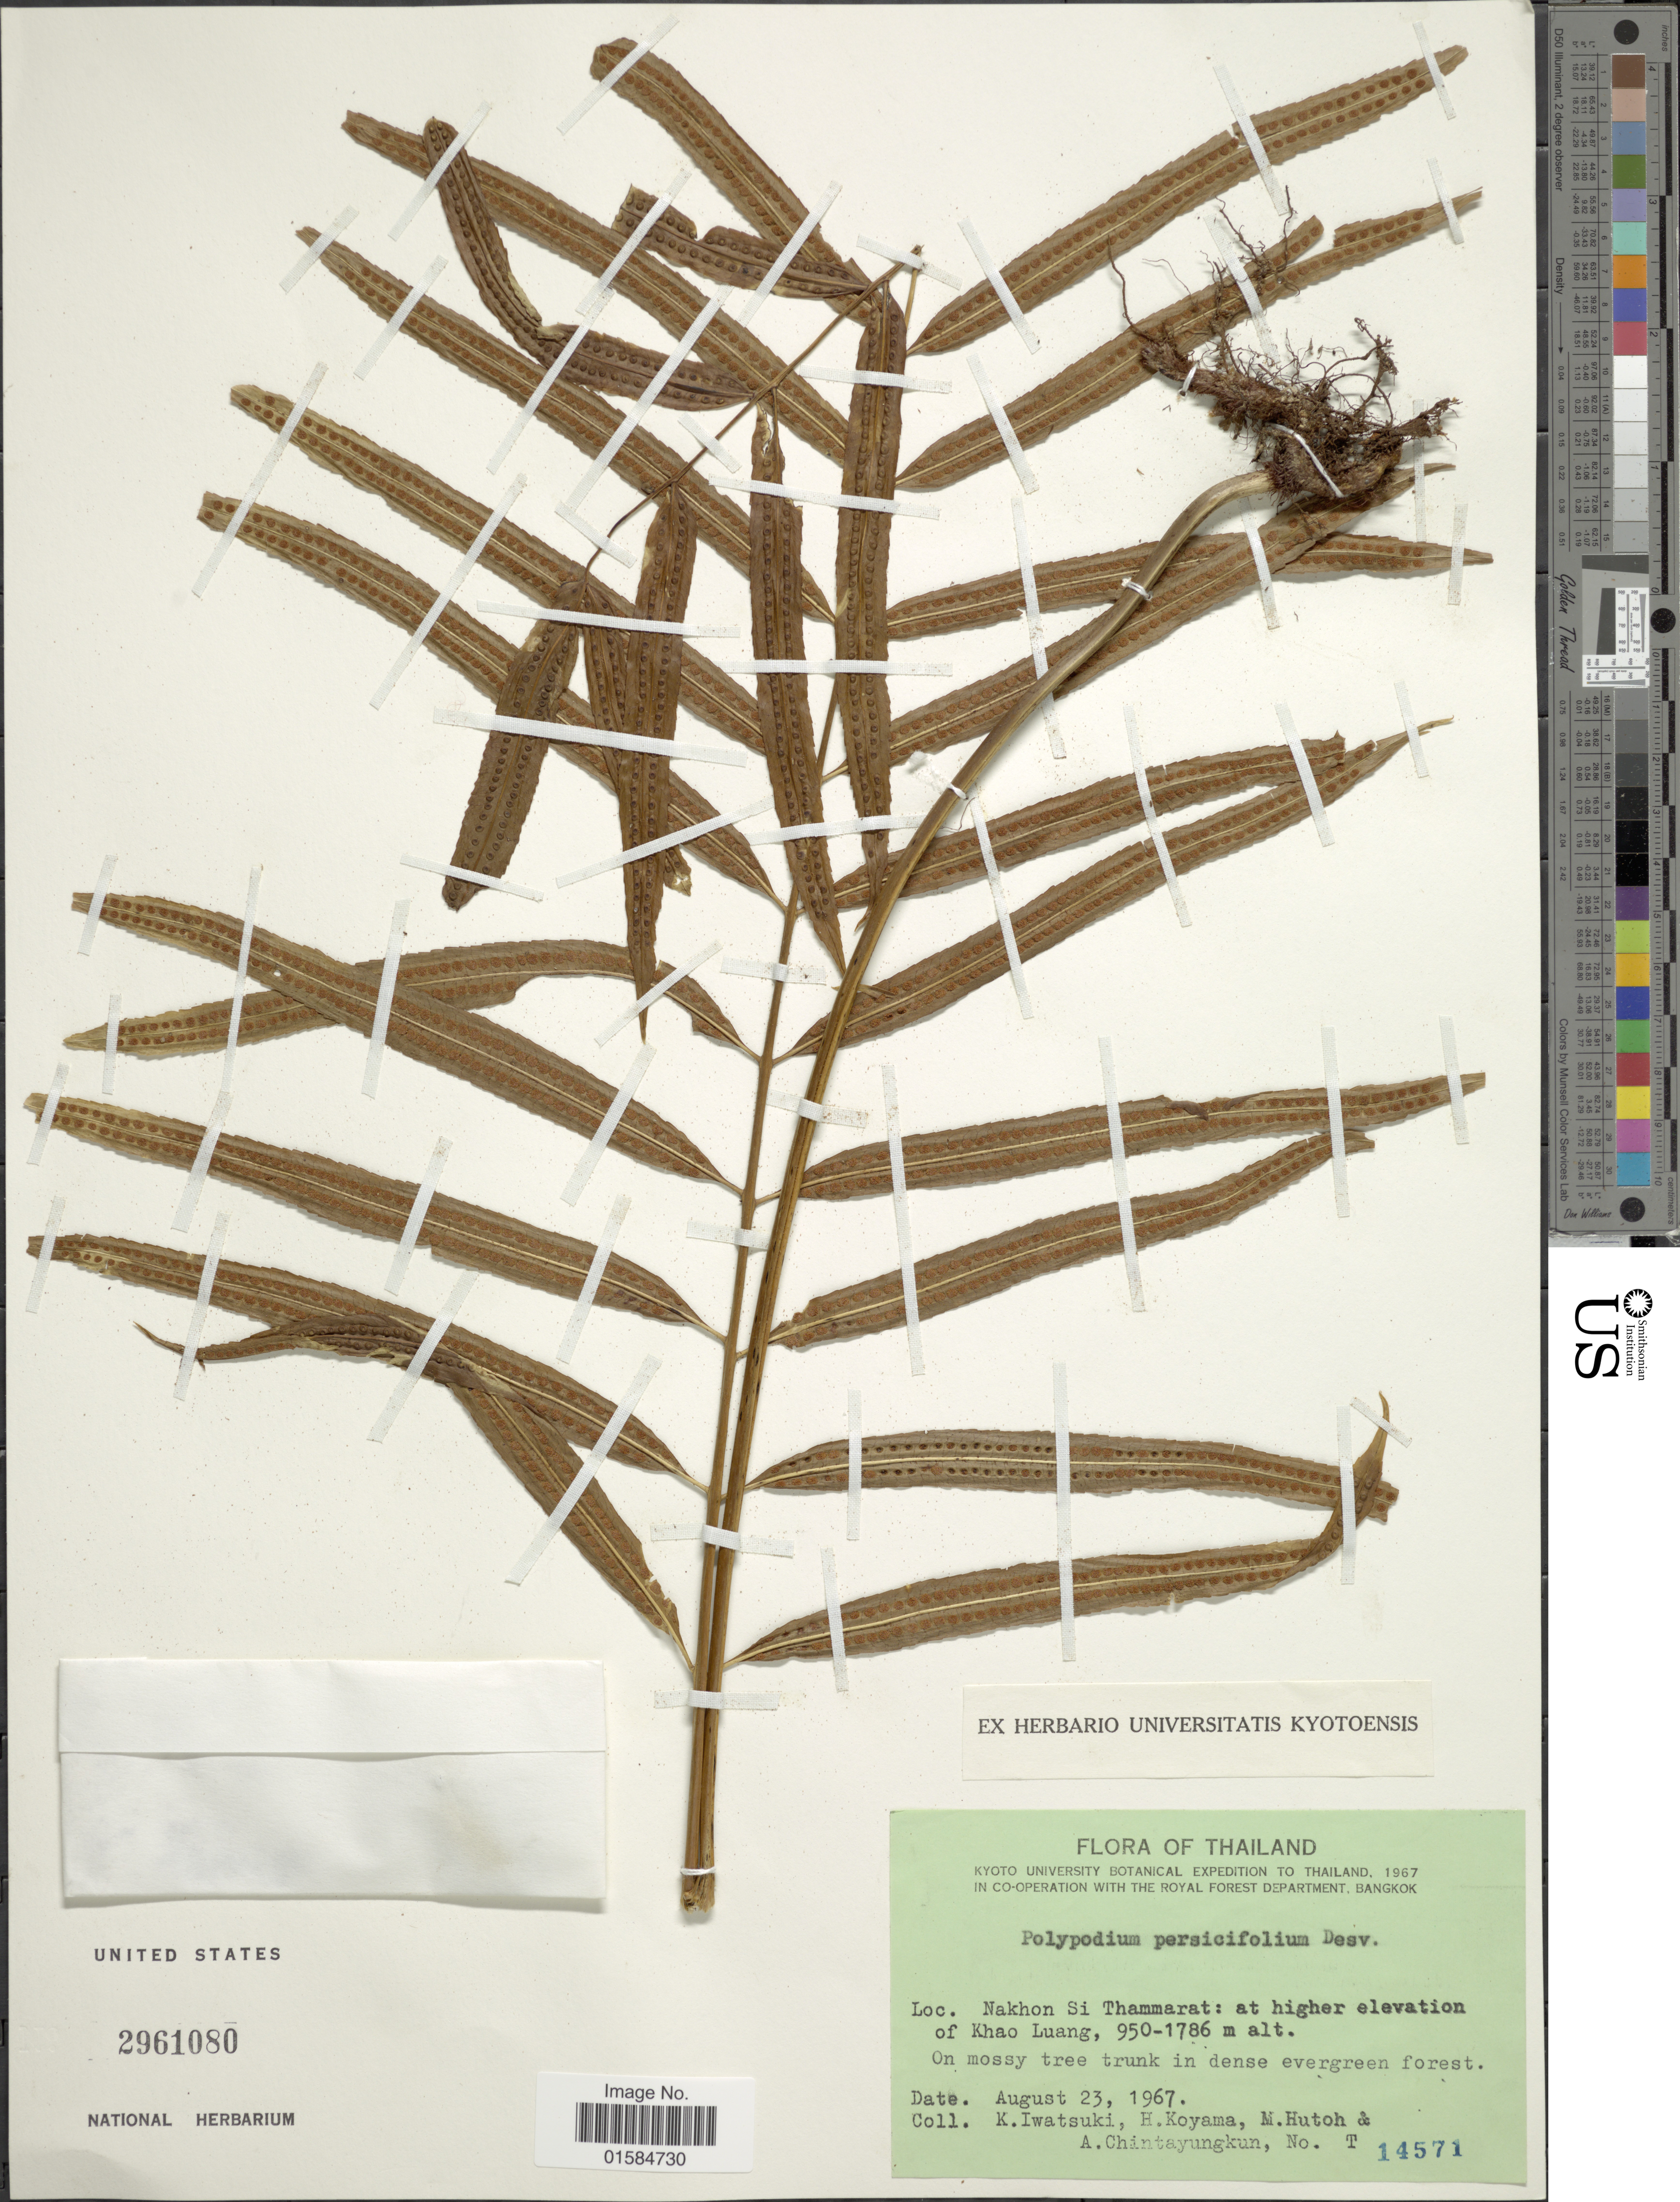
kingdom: Plantae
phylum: Tracheophyta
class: Polypodiopsida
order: Polypodiales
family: Polypodiaceae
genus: Goniophlebium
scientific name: Goniophlebium persicifolium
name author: (Desv.) Bedd.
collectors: K. Iwatsuki, H. Koyama, M. Hutoh & A. Chintayungkun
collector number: T14571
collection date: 1967-08-23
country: Thailand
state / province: Nakhon Si Thammarat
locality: Nakhon Si Thammarat: at higher elevation of Khao Luang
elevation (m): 950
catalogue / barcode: US 2961080